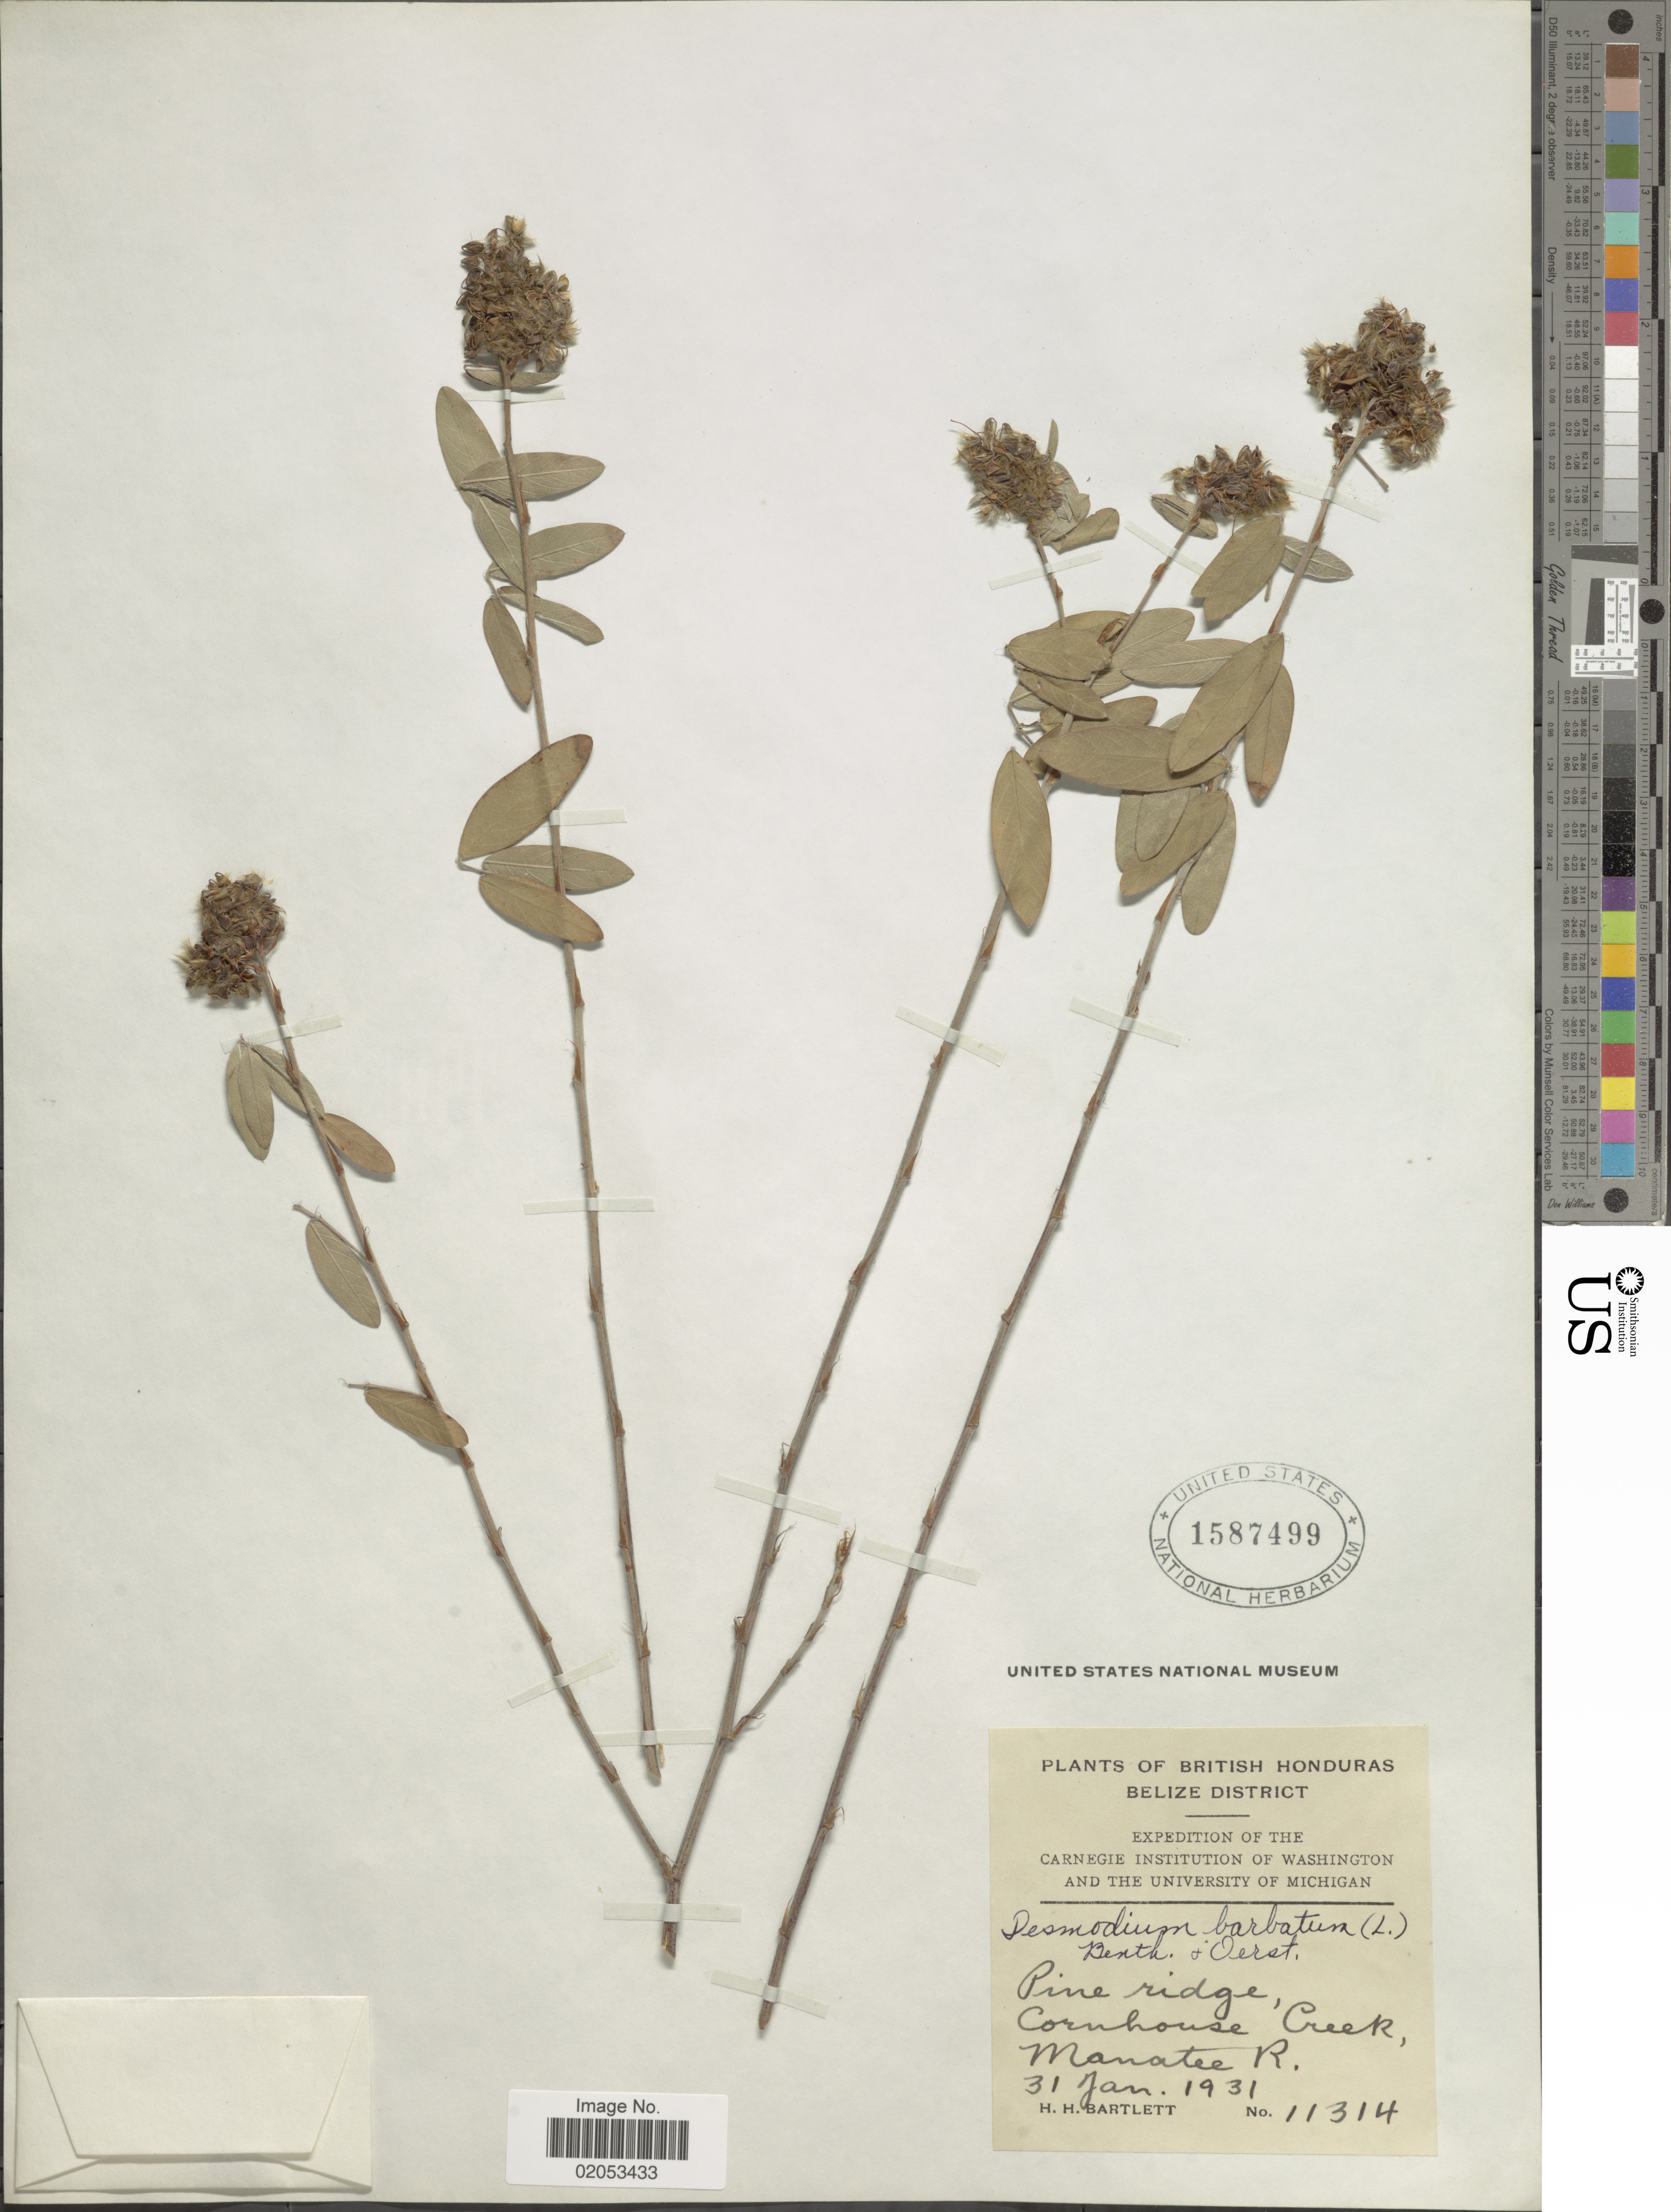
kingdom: Plantae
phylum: Tracheophyta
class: Magnoliopsida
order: Fabales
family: Fabaceae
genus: Grona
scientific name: Grona barbata var. barbata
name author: (L.) H. Ohashi & K. Ohashi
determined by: Strong, Mark T., (BOT), Smithsonian Institution - National Museum of Natural History (UNITED STATES)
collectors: H. H. Bartlett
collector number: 11314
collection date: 1931-01-31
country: Belize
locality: British Honduras, Belize District, Pine ridge, Cornhouse Creek, Manatee R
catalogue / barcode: US 1587499